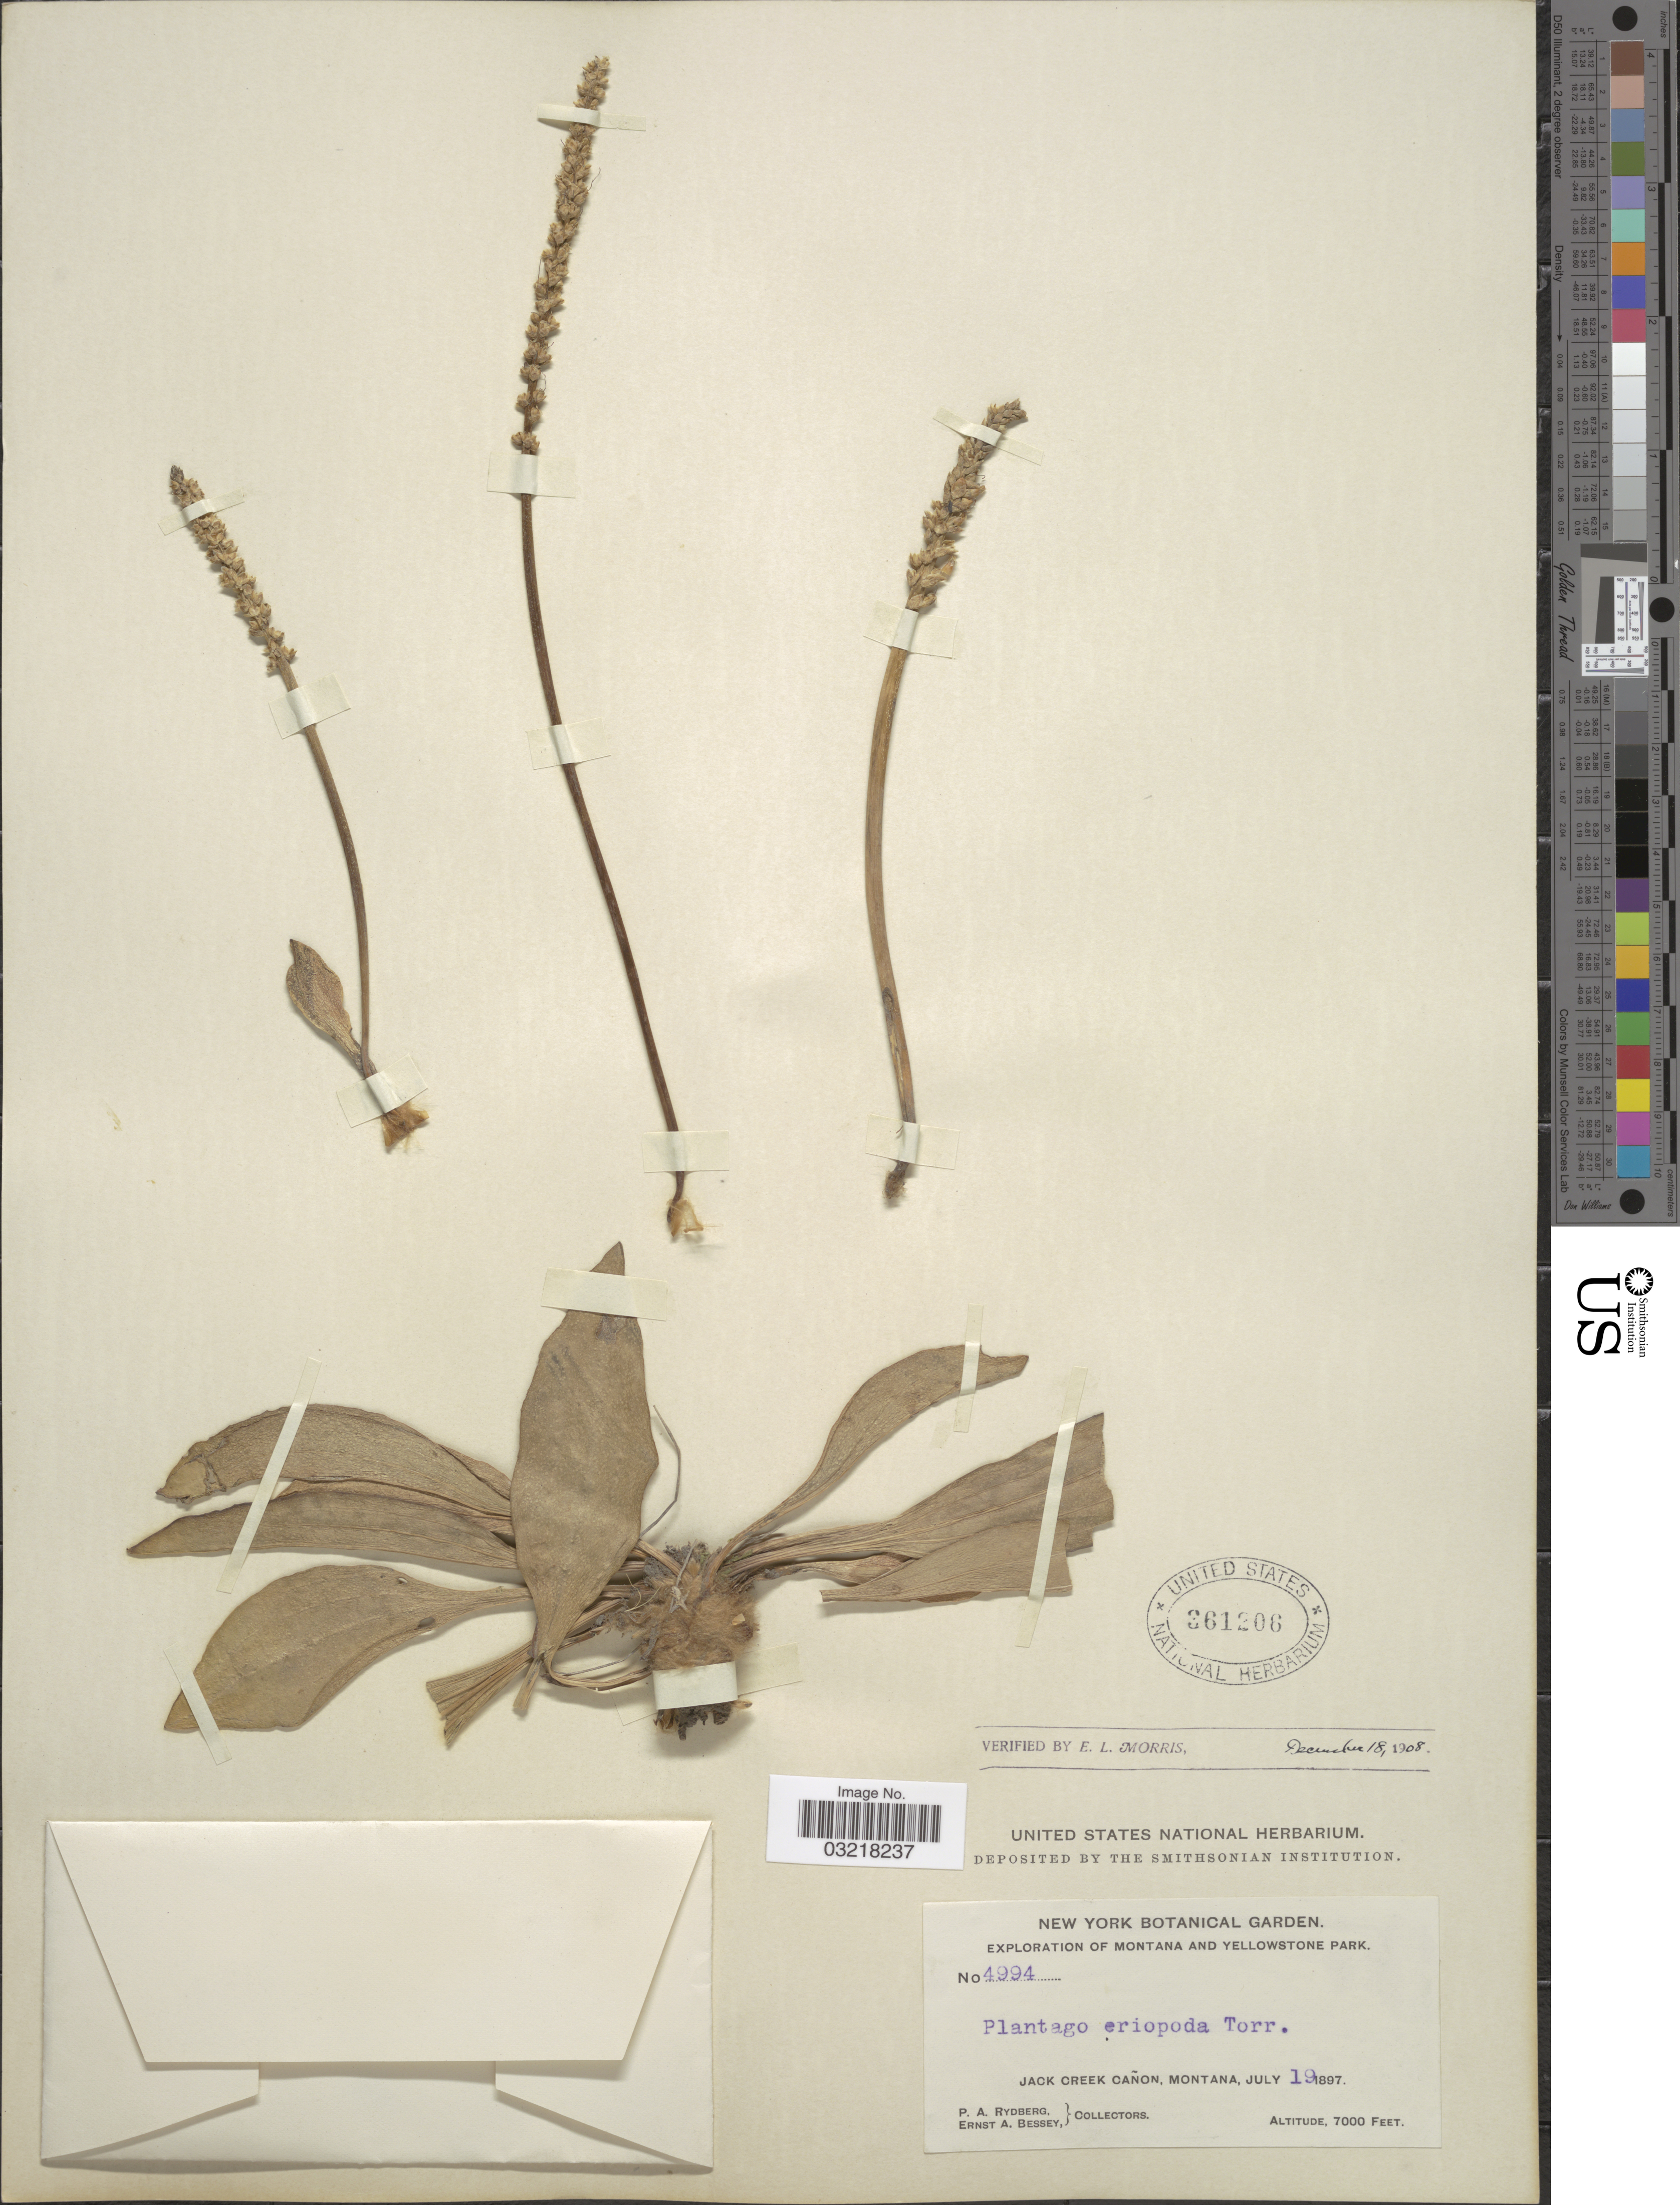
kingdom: Plantae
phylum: Tracheophyta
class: Magnoliopsida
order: Lamiales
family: Plantaginaceae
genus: Plantago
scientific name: Plantago eriopoda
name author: Torr.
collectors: P. A. Rydberg & E. A. Bessey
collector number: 4994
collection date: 1897-07-19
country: United States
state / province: Montana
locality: Yellowstone Park. Jack Creek Cañon.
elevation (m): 2134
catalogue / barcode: US 361206